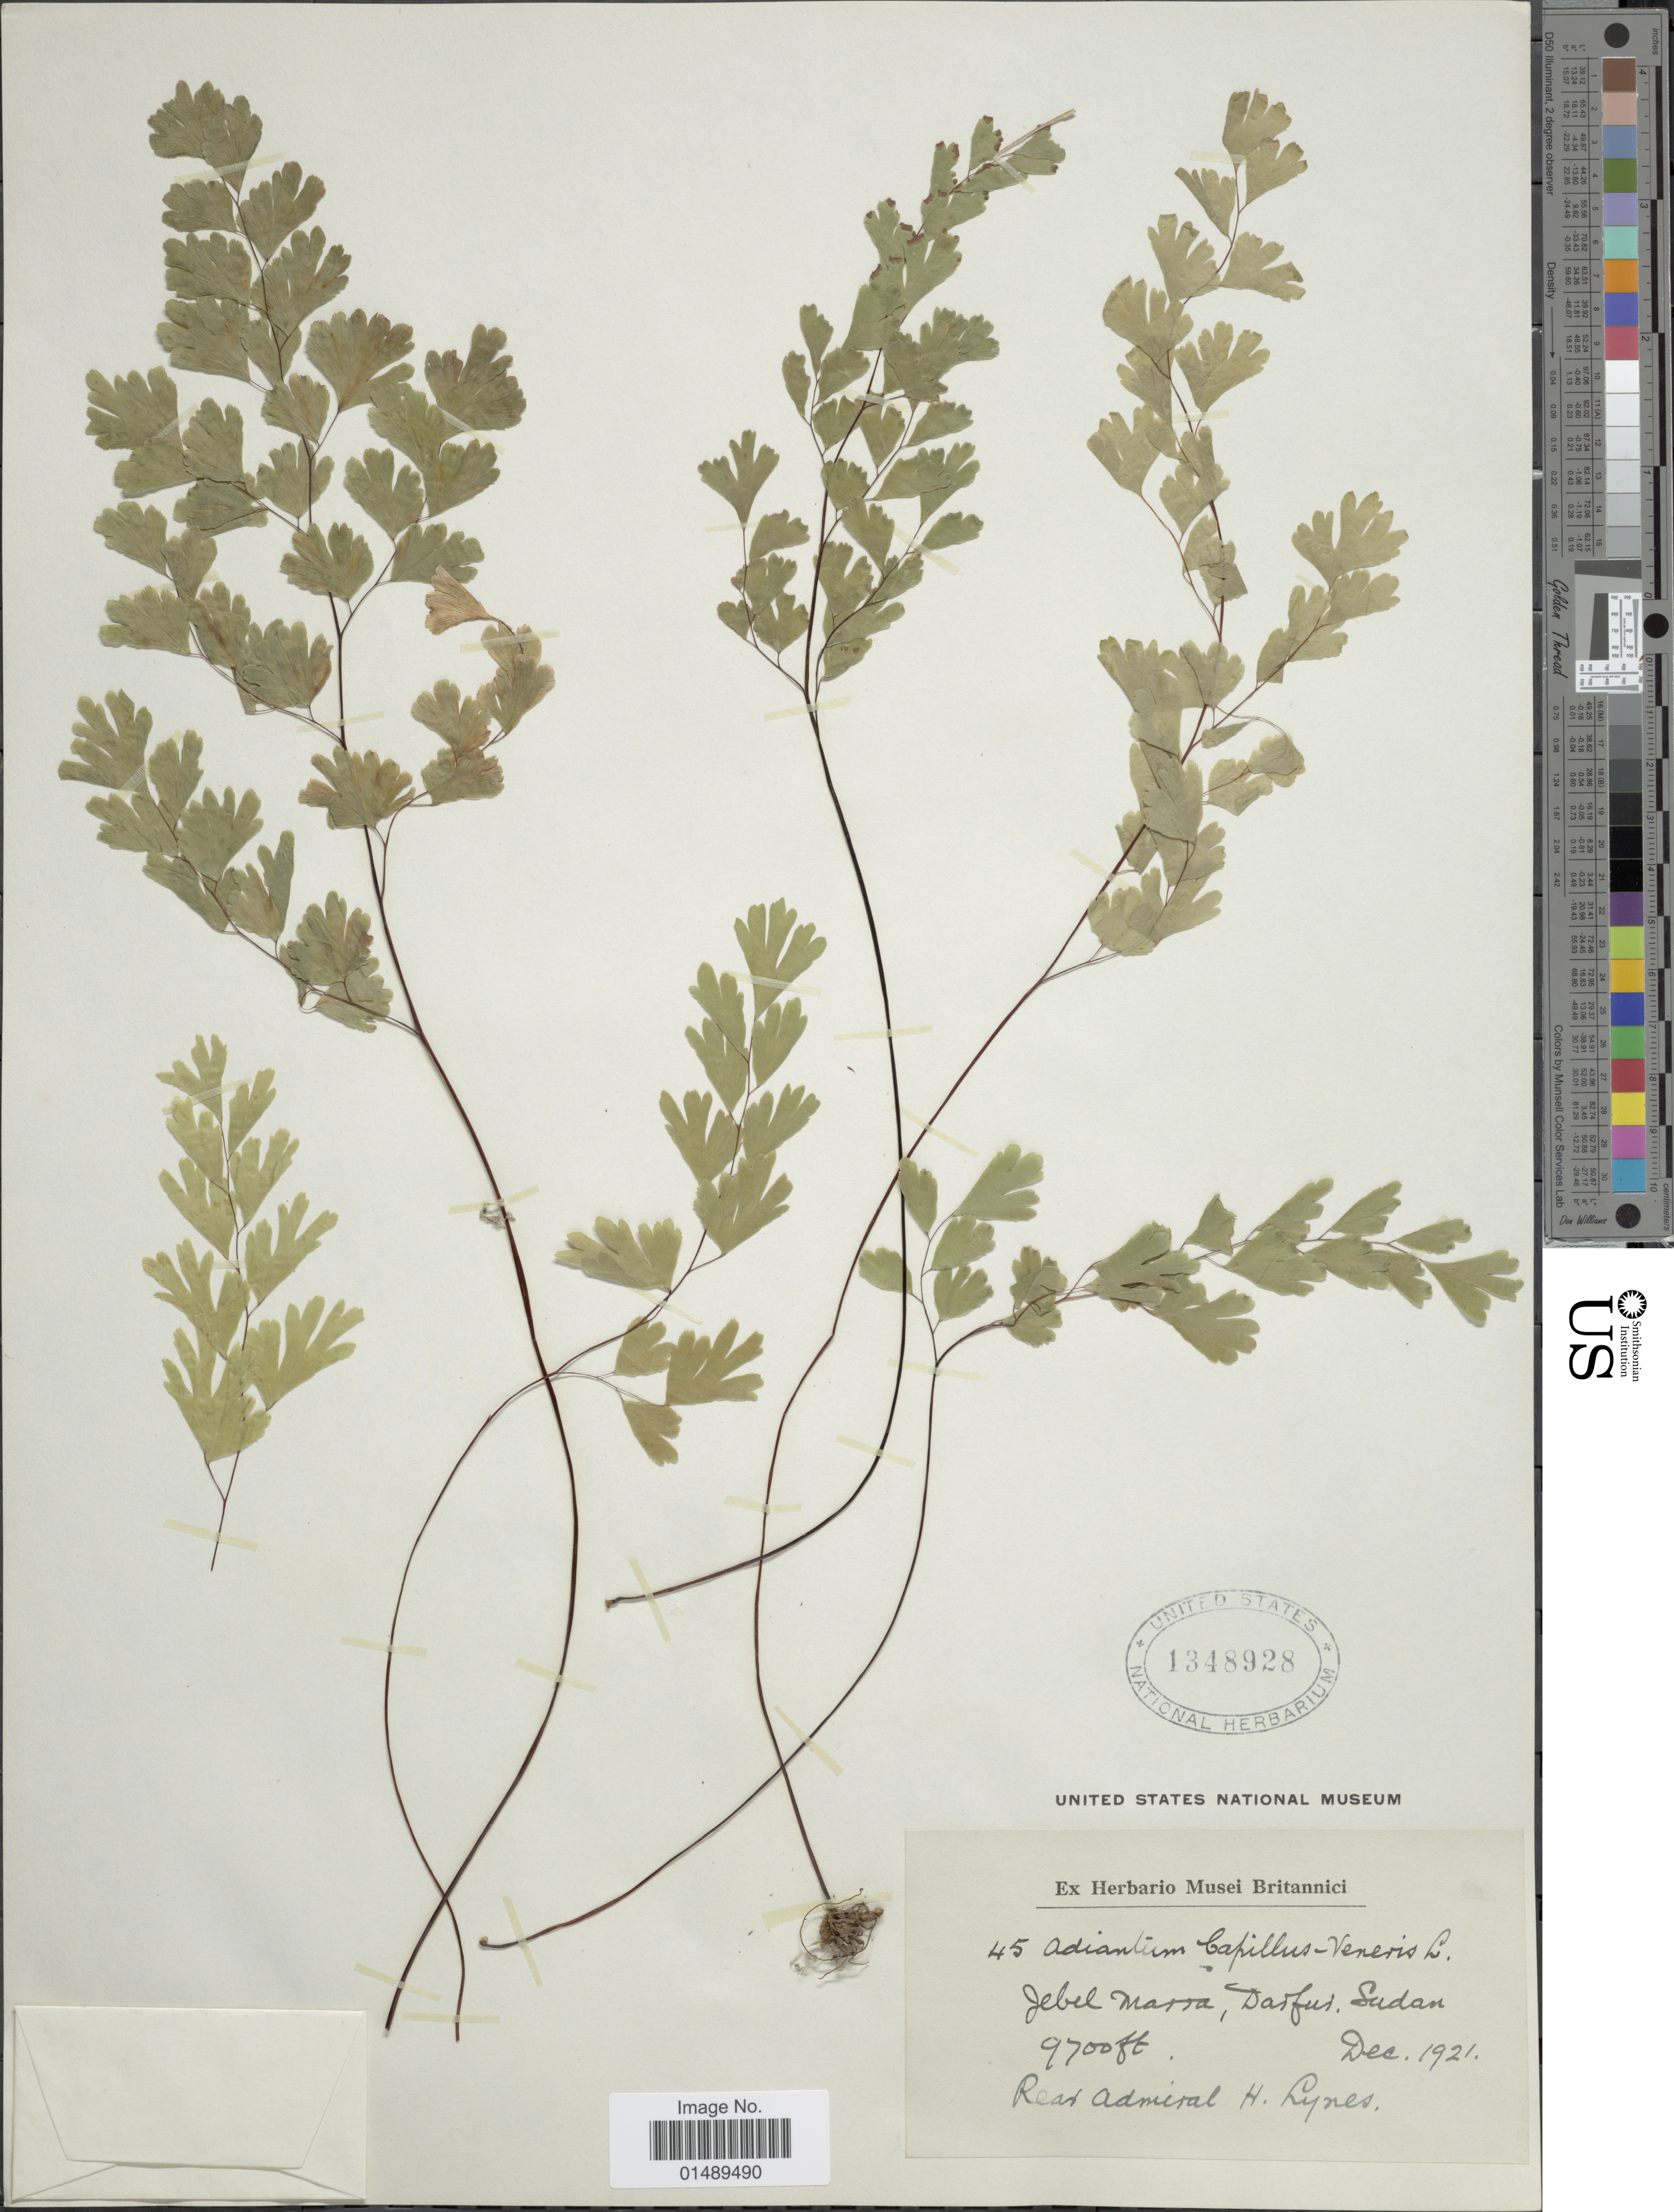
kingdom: Plantae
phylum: Tracheophyta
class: Polypodiopsida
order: Polypodiales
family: Pteridaceae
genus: Adiantum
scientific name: Adiantum capillus-veneris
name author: L.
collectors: J. Maria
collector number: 45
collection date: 1921-12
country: Sudan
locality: Jebel Marra, Darfur Sudan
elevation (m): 2957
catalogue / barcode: US 1348928